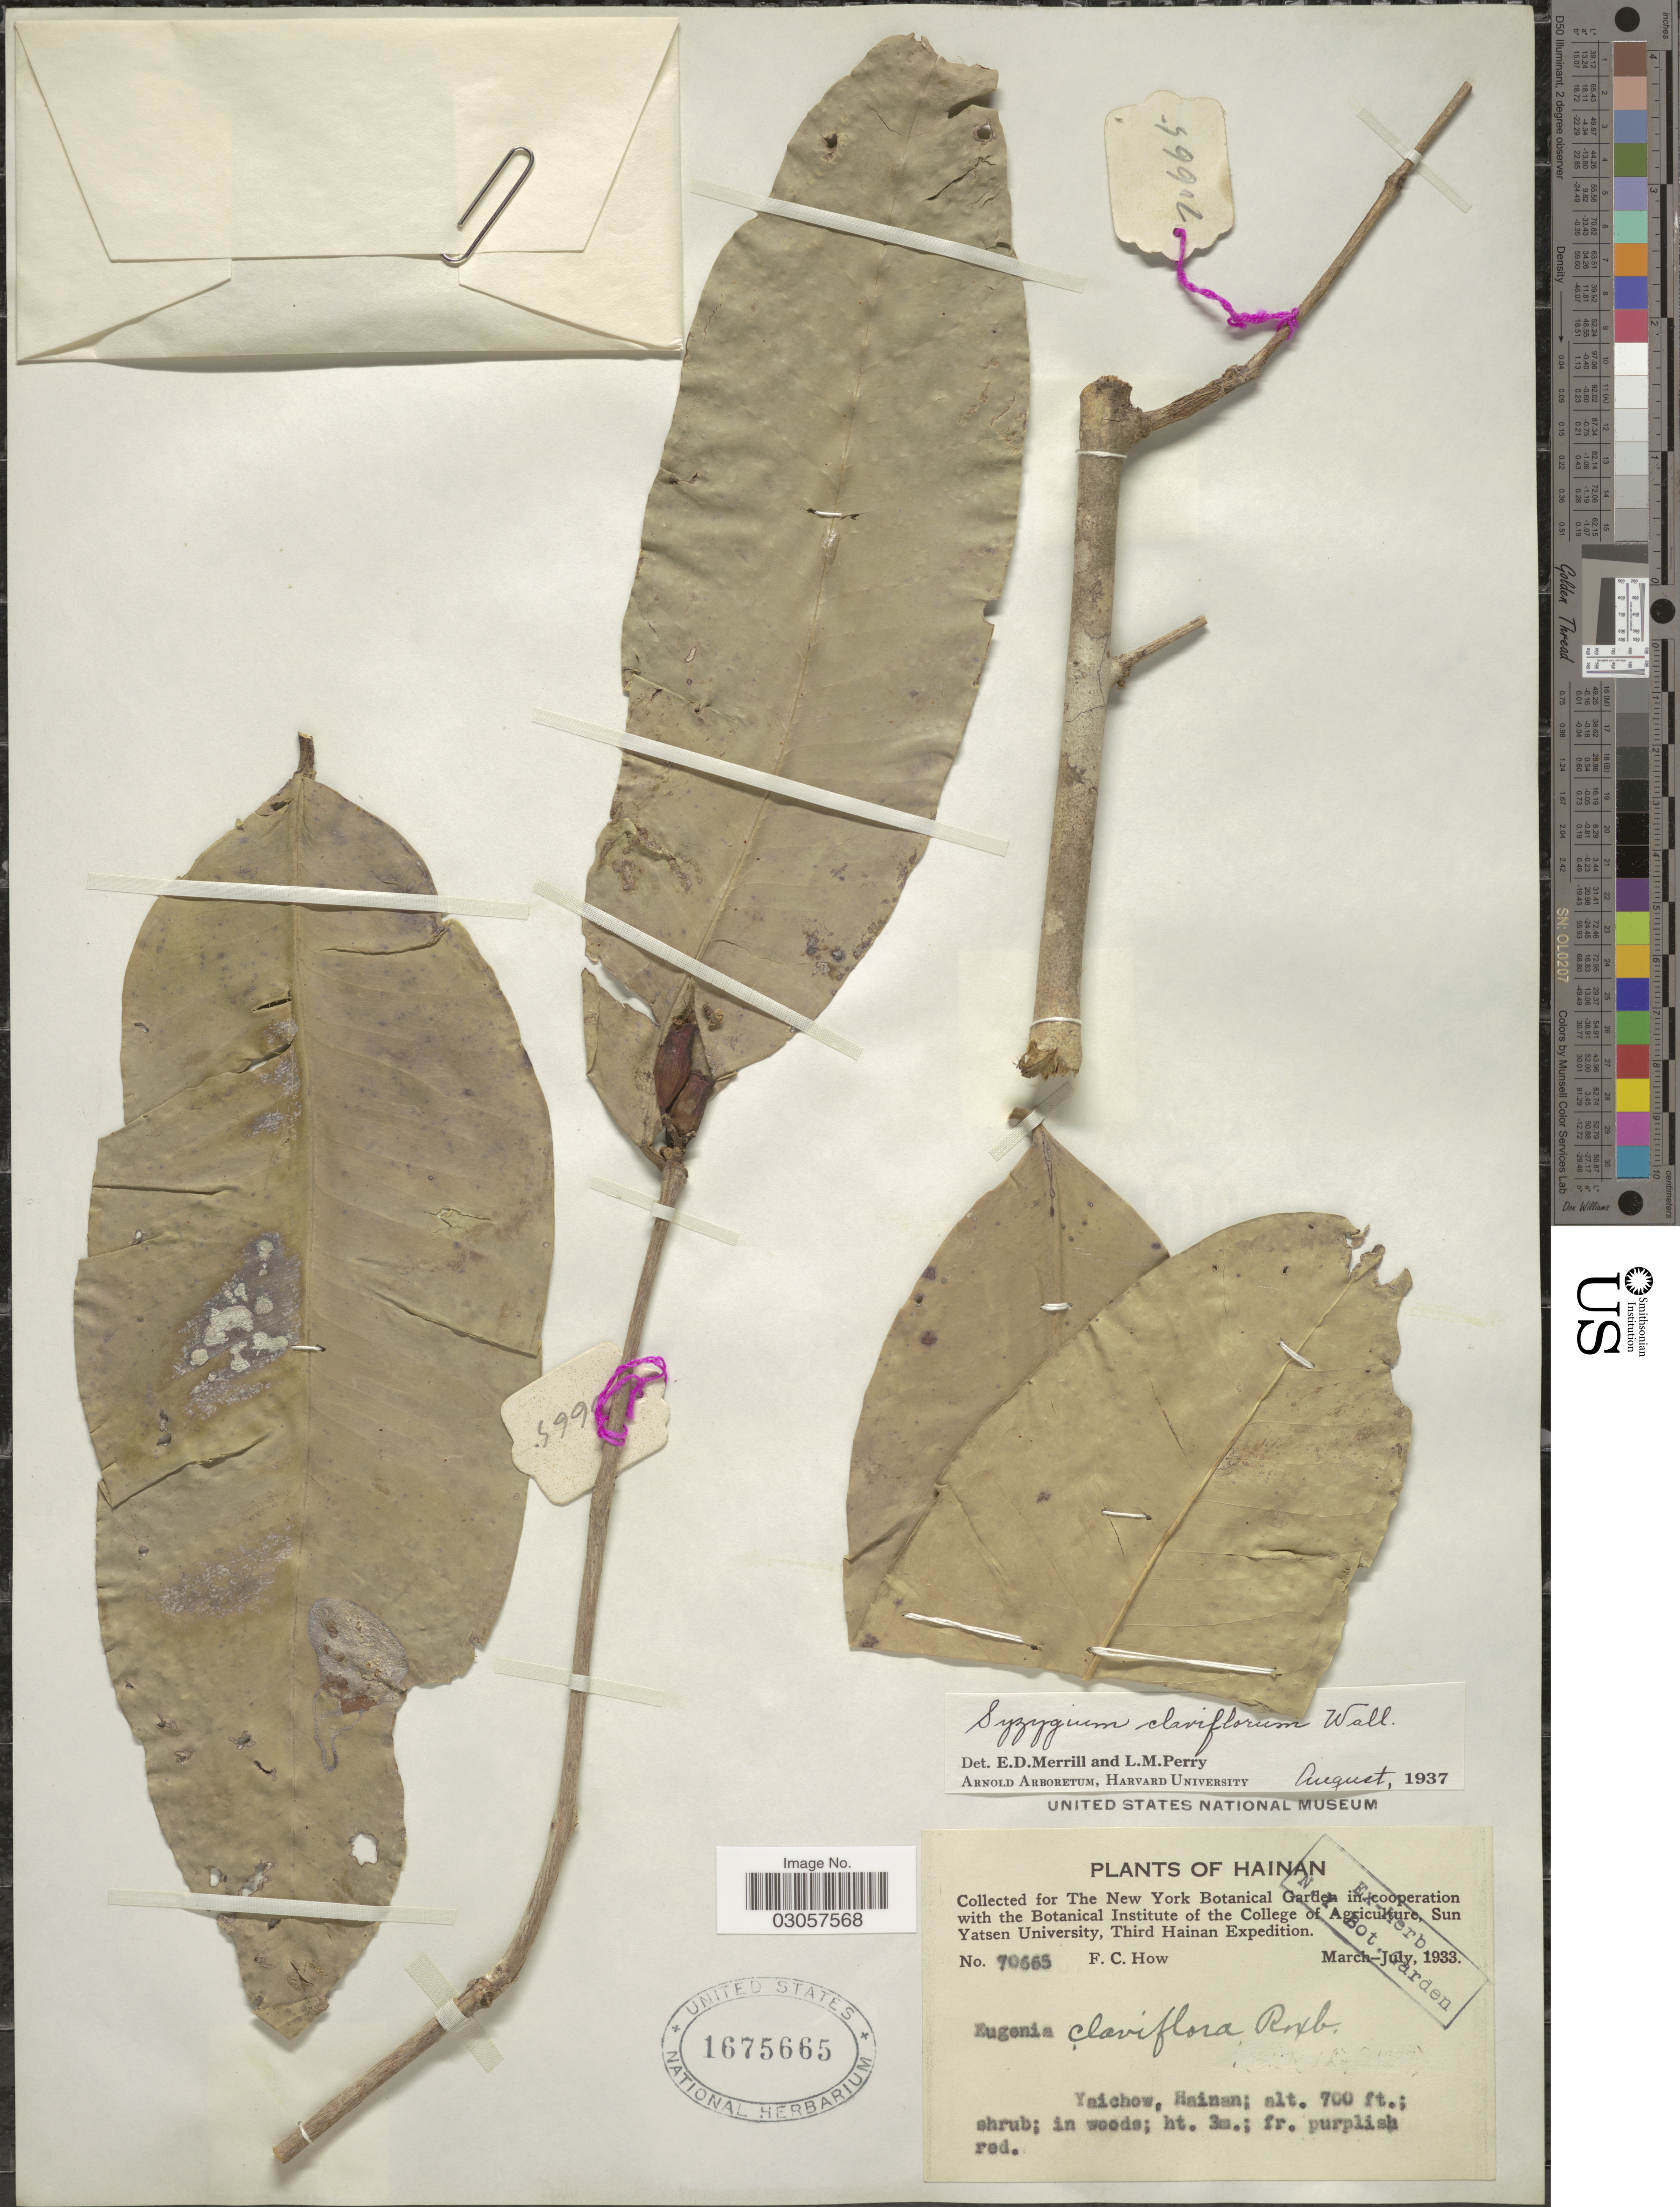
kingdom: Plantae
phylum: Tracheophyta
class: Magnoliopsida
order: Myrtales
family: Myrtaceae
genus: Syzygium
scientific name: Syzygium claviflorum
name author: (Roxb.) Wall. ex Steud.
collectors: F. C. How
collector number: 70665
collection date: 1933-03/1933-07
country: China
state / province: Hainan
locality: Yaichow.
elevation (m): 213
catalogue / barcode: US 1675665